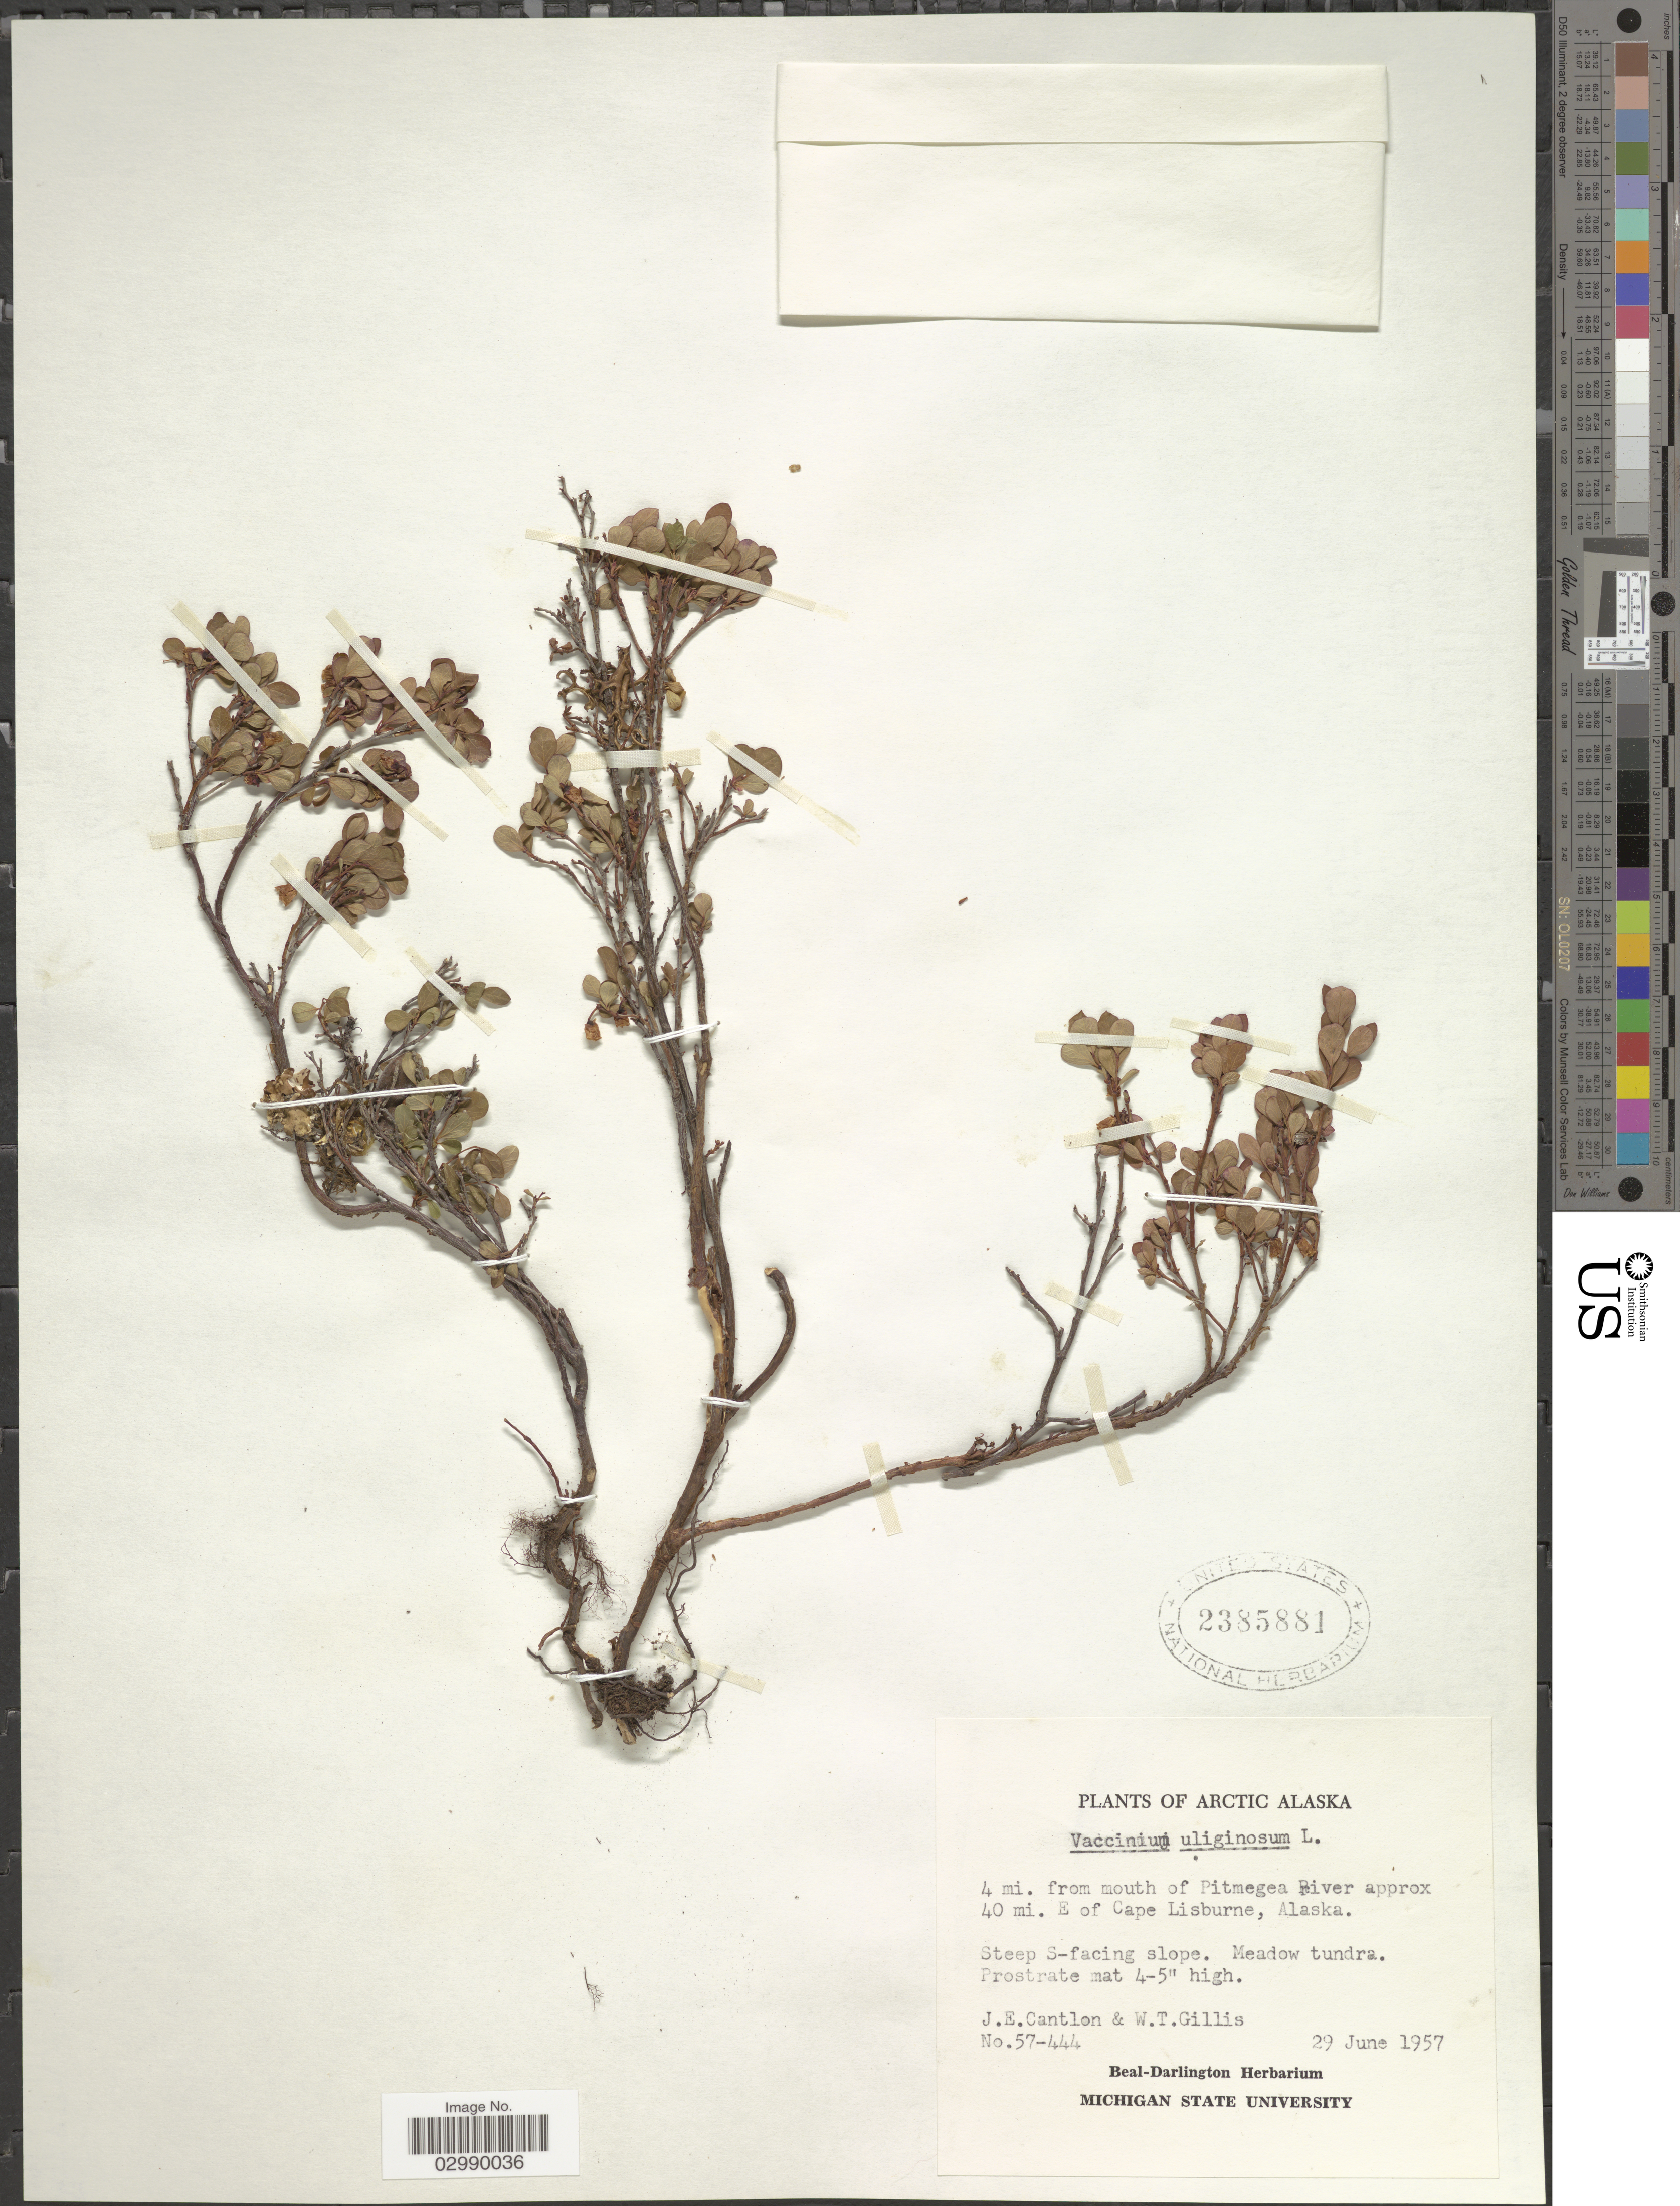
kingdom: Plantae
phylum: Tracheophyta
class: Magnoliopsida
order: Ericales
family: Ericaceae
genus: Vaccinium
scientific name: Vaccinium uliginosum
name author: L.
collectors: J. Cantlon & W. T. Gillis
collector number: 57-444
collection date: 1957-06-29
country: United States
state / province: Alaska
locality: Arctic Alaska, 4 mi. from mouth of Pitmegea River approx 40 mi. E of Cape Lisburne, Steep S-facing slope.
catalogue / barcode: US 2385881